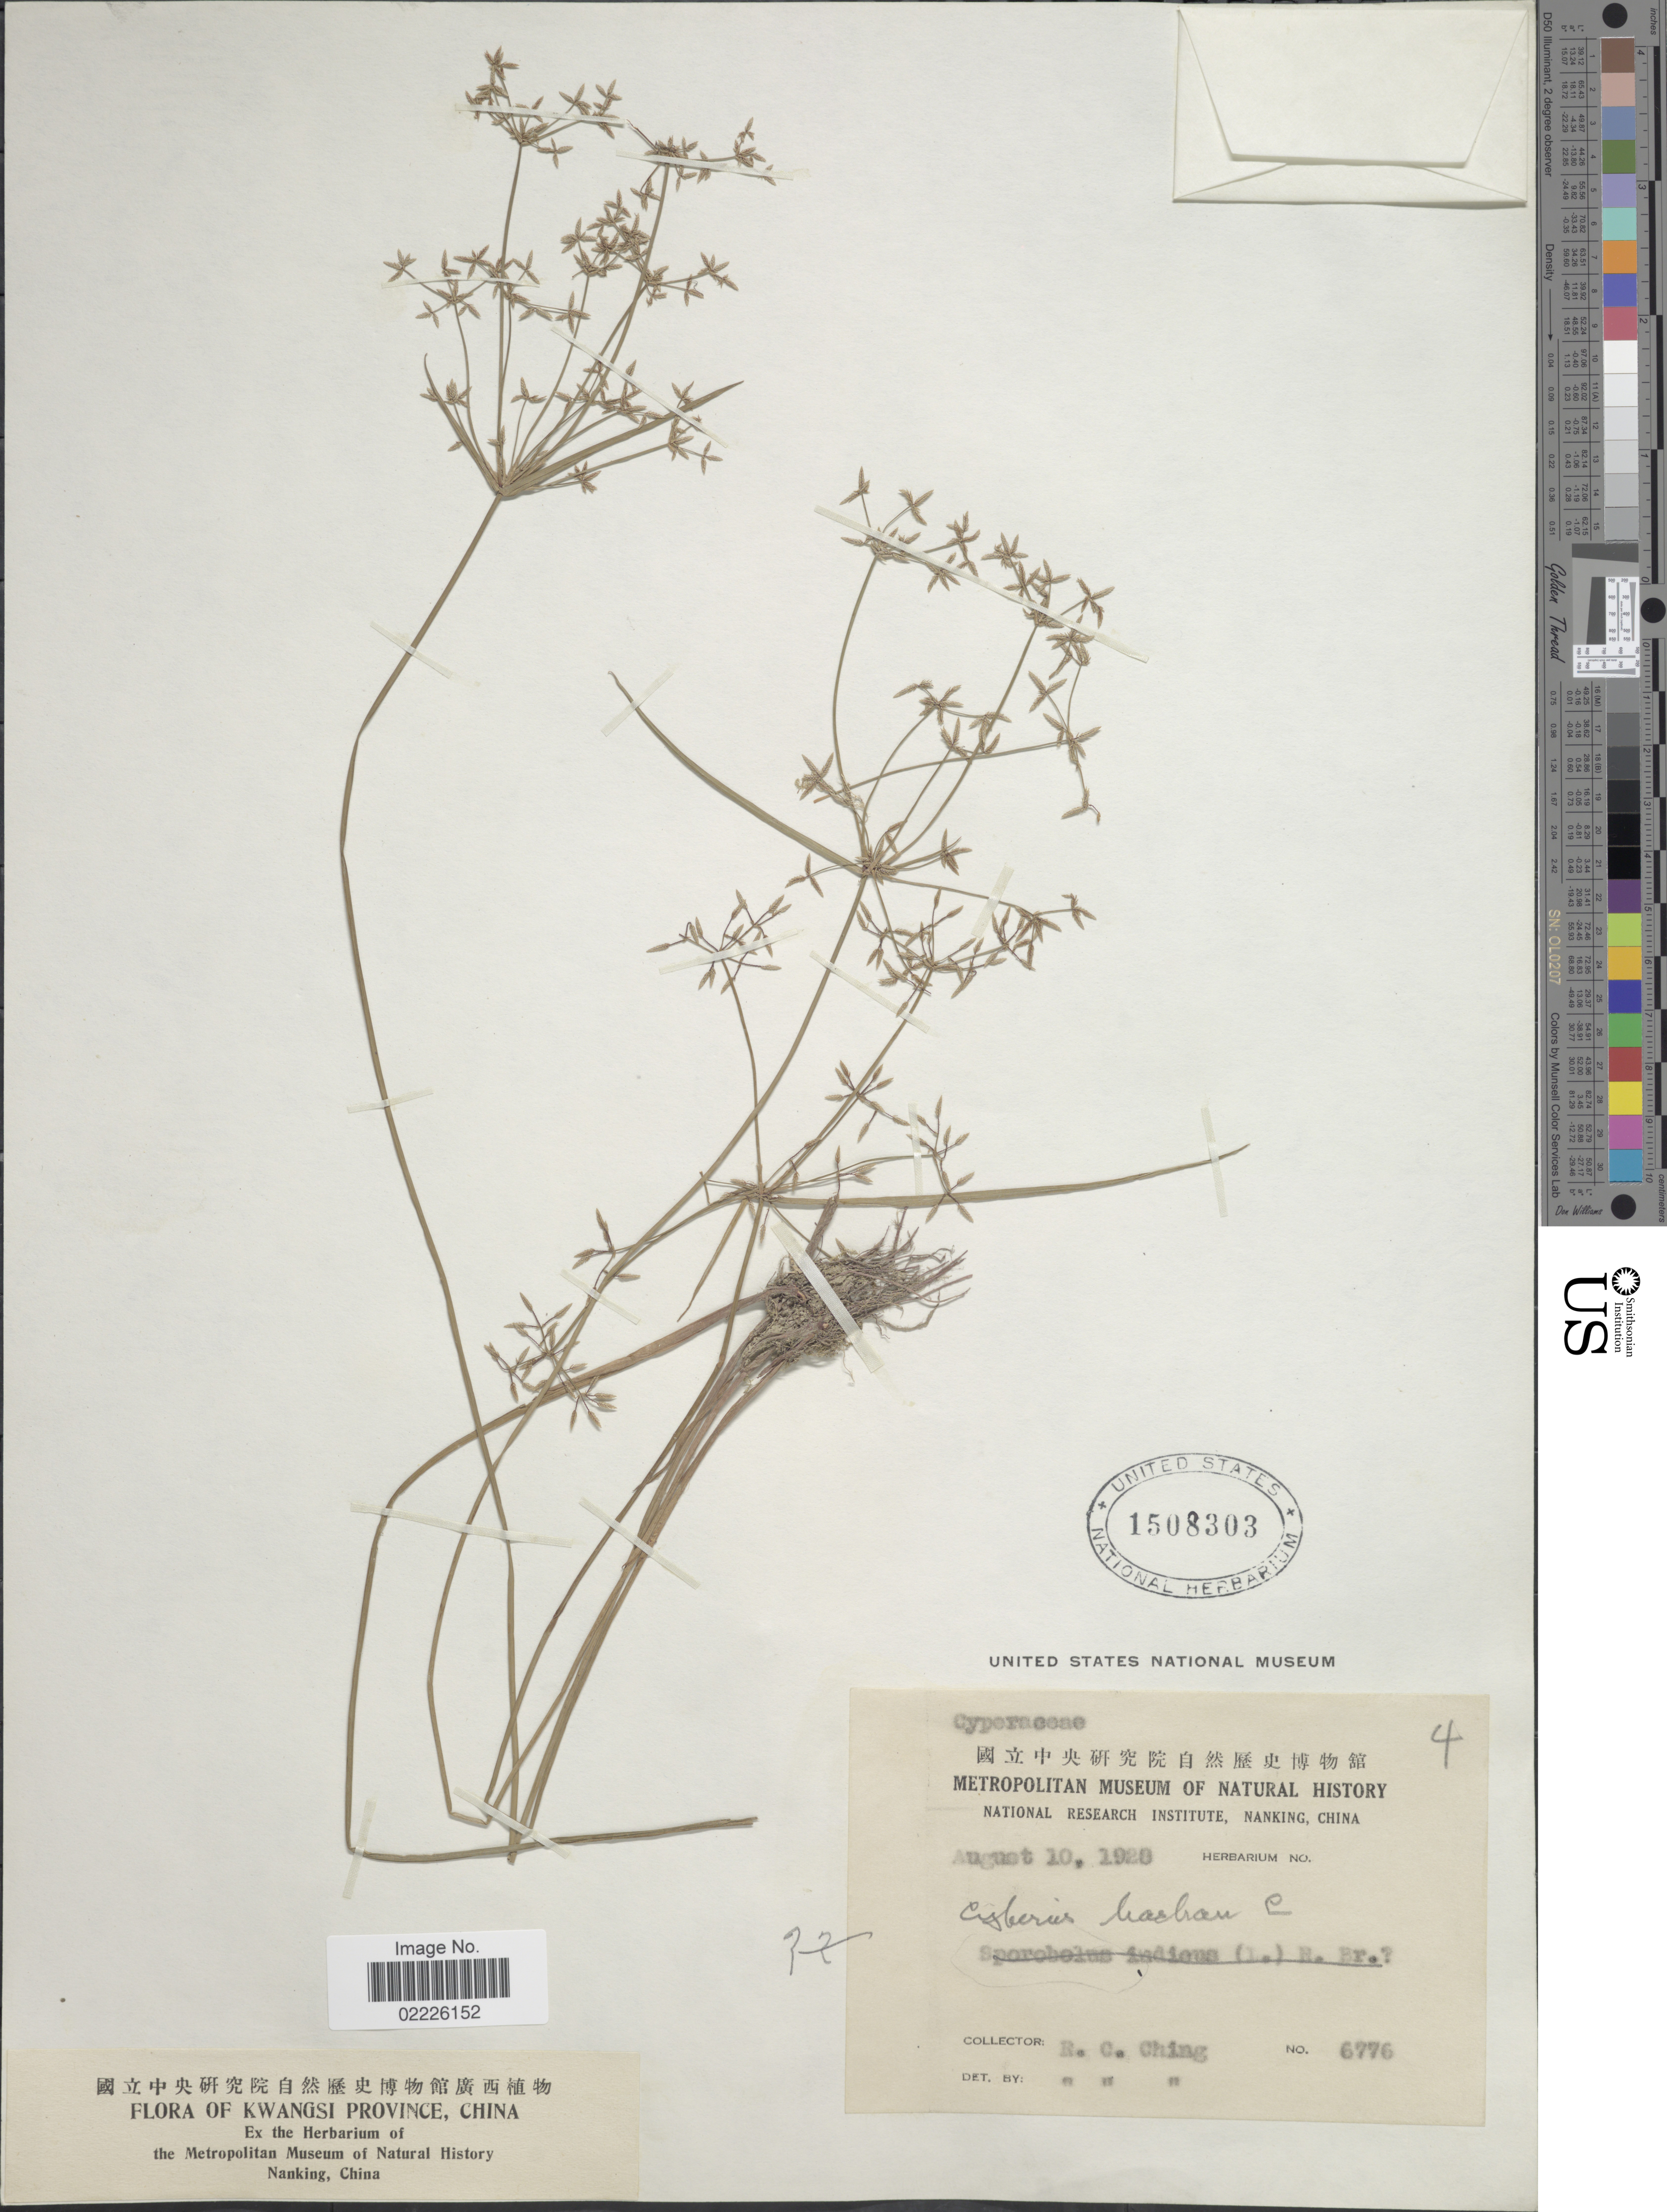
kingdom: Plantae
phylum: Tracheophyta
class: Liliopsida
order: Poales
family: Cyperaceae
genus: Cyperus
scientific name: Cyperus haspan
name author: L.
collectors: R. C. Ching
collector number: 6776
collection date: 1928-08-10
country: China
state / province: Guangxi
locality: Kwangsi Province, China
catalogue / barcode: US 1508303